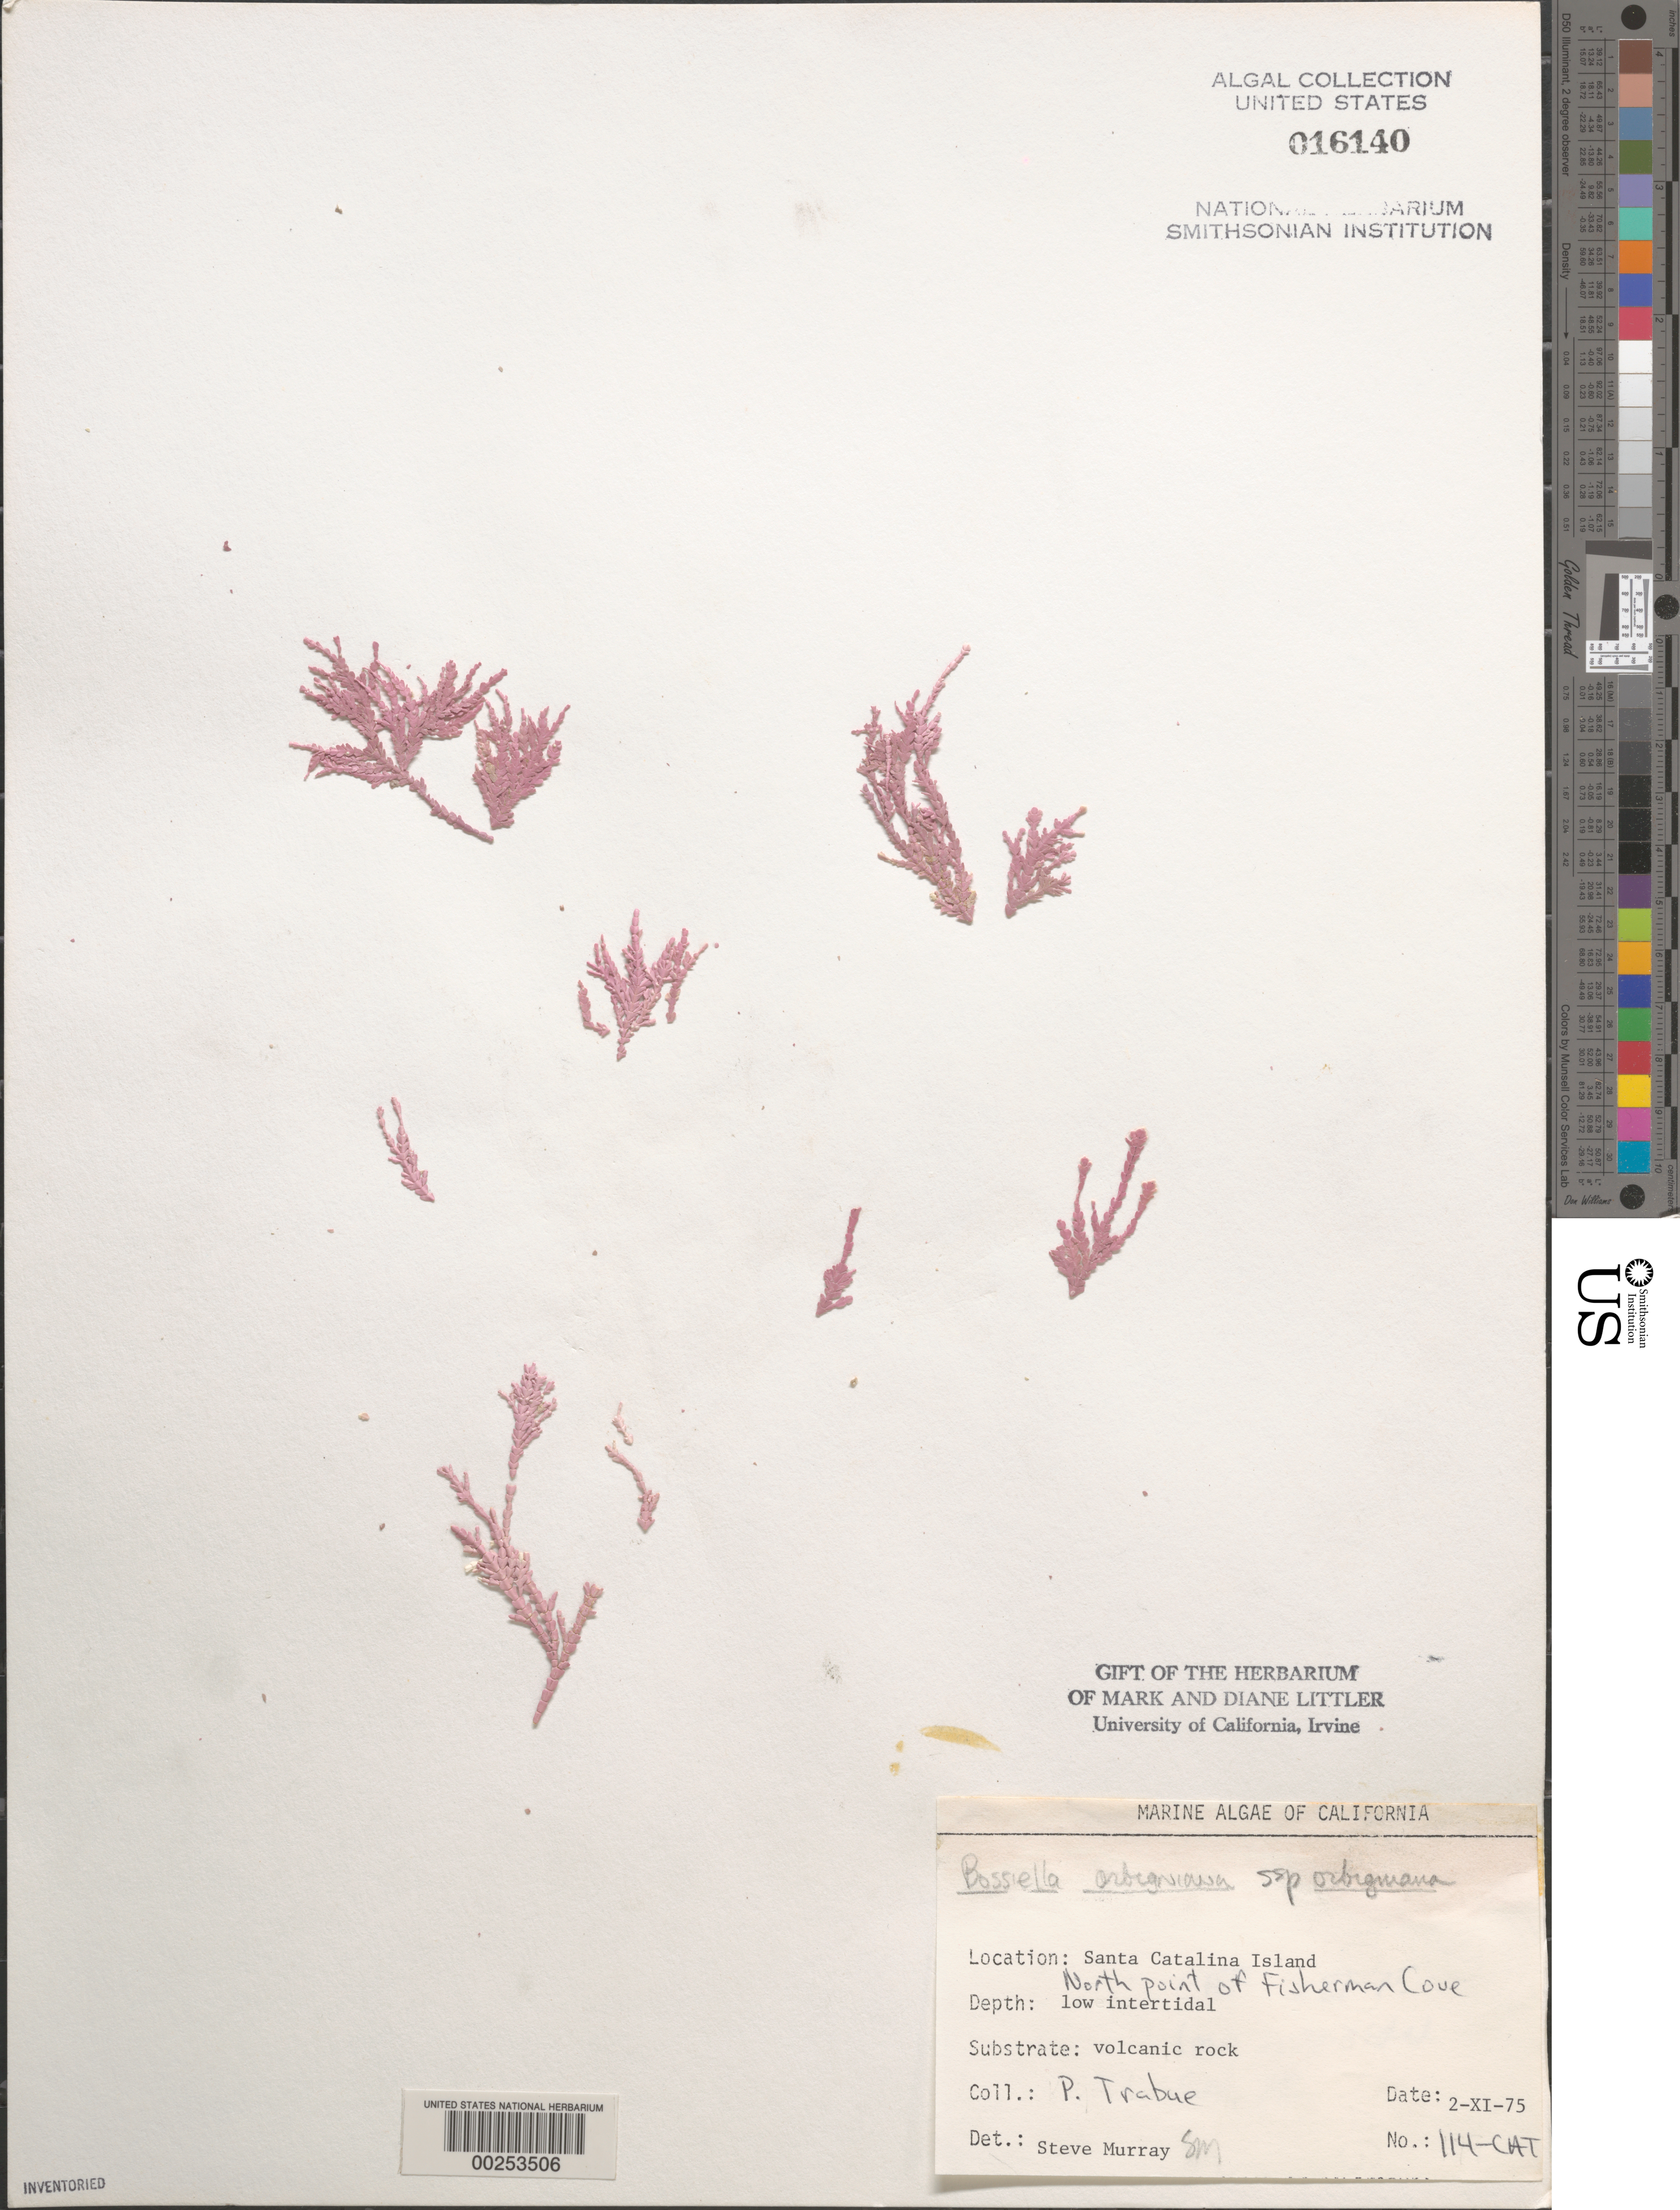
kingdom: Plantae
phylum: Rhodophyta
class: Florideophyceae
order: Corallinales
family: Corallinaceae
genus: Bossiella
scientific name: Bossiella orbigniana subsp. orbigniana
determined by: Murray, S. N.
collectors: P. J. Trabue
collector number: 114-cat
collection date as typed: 02 Nov 1975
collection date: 1975-11-02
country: United States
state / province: California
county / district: Los Angeles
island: Santa Catalina Island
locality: Fishermen Cove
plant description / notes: BLM-SOCALBIGHT Rocky Intertidal Survey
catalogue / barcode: US 16140